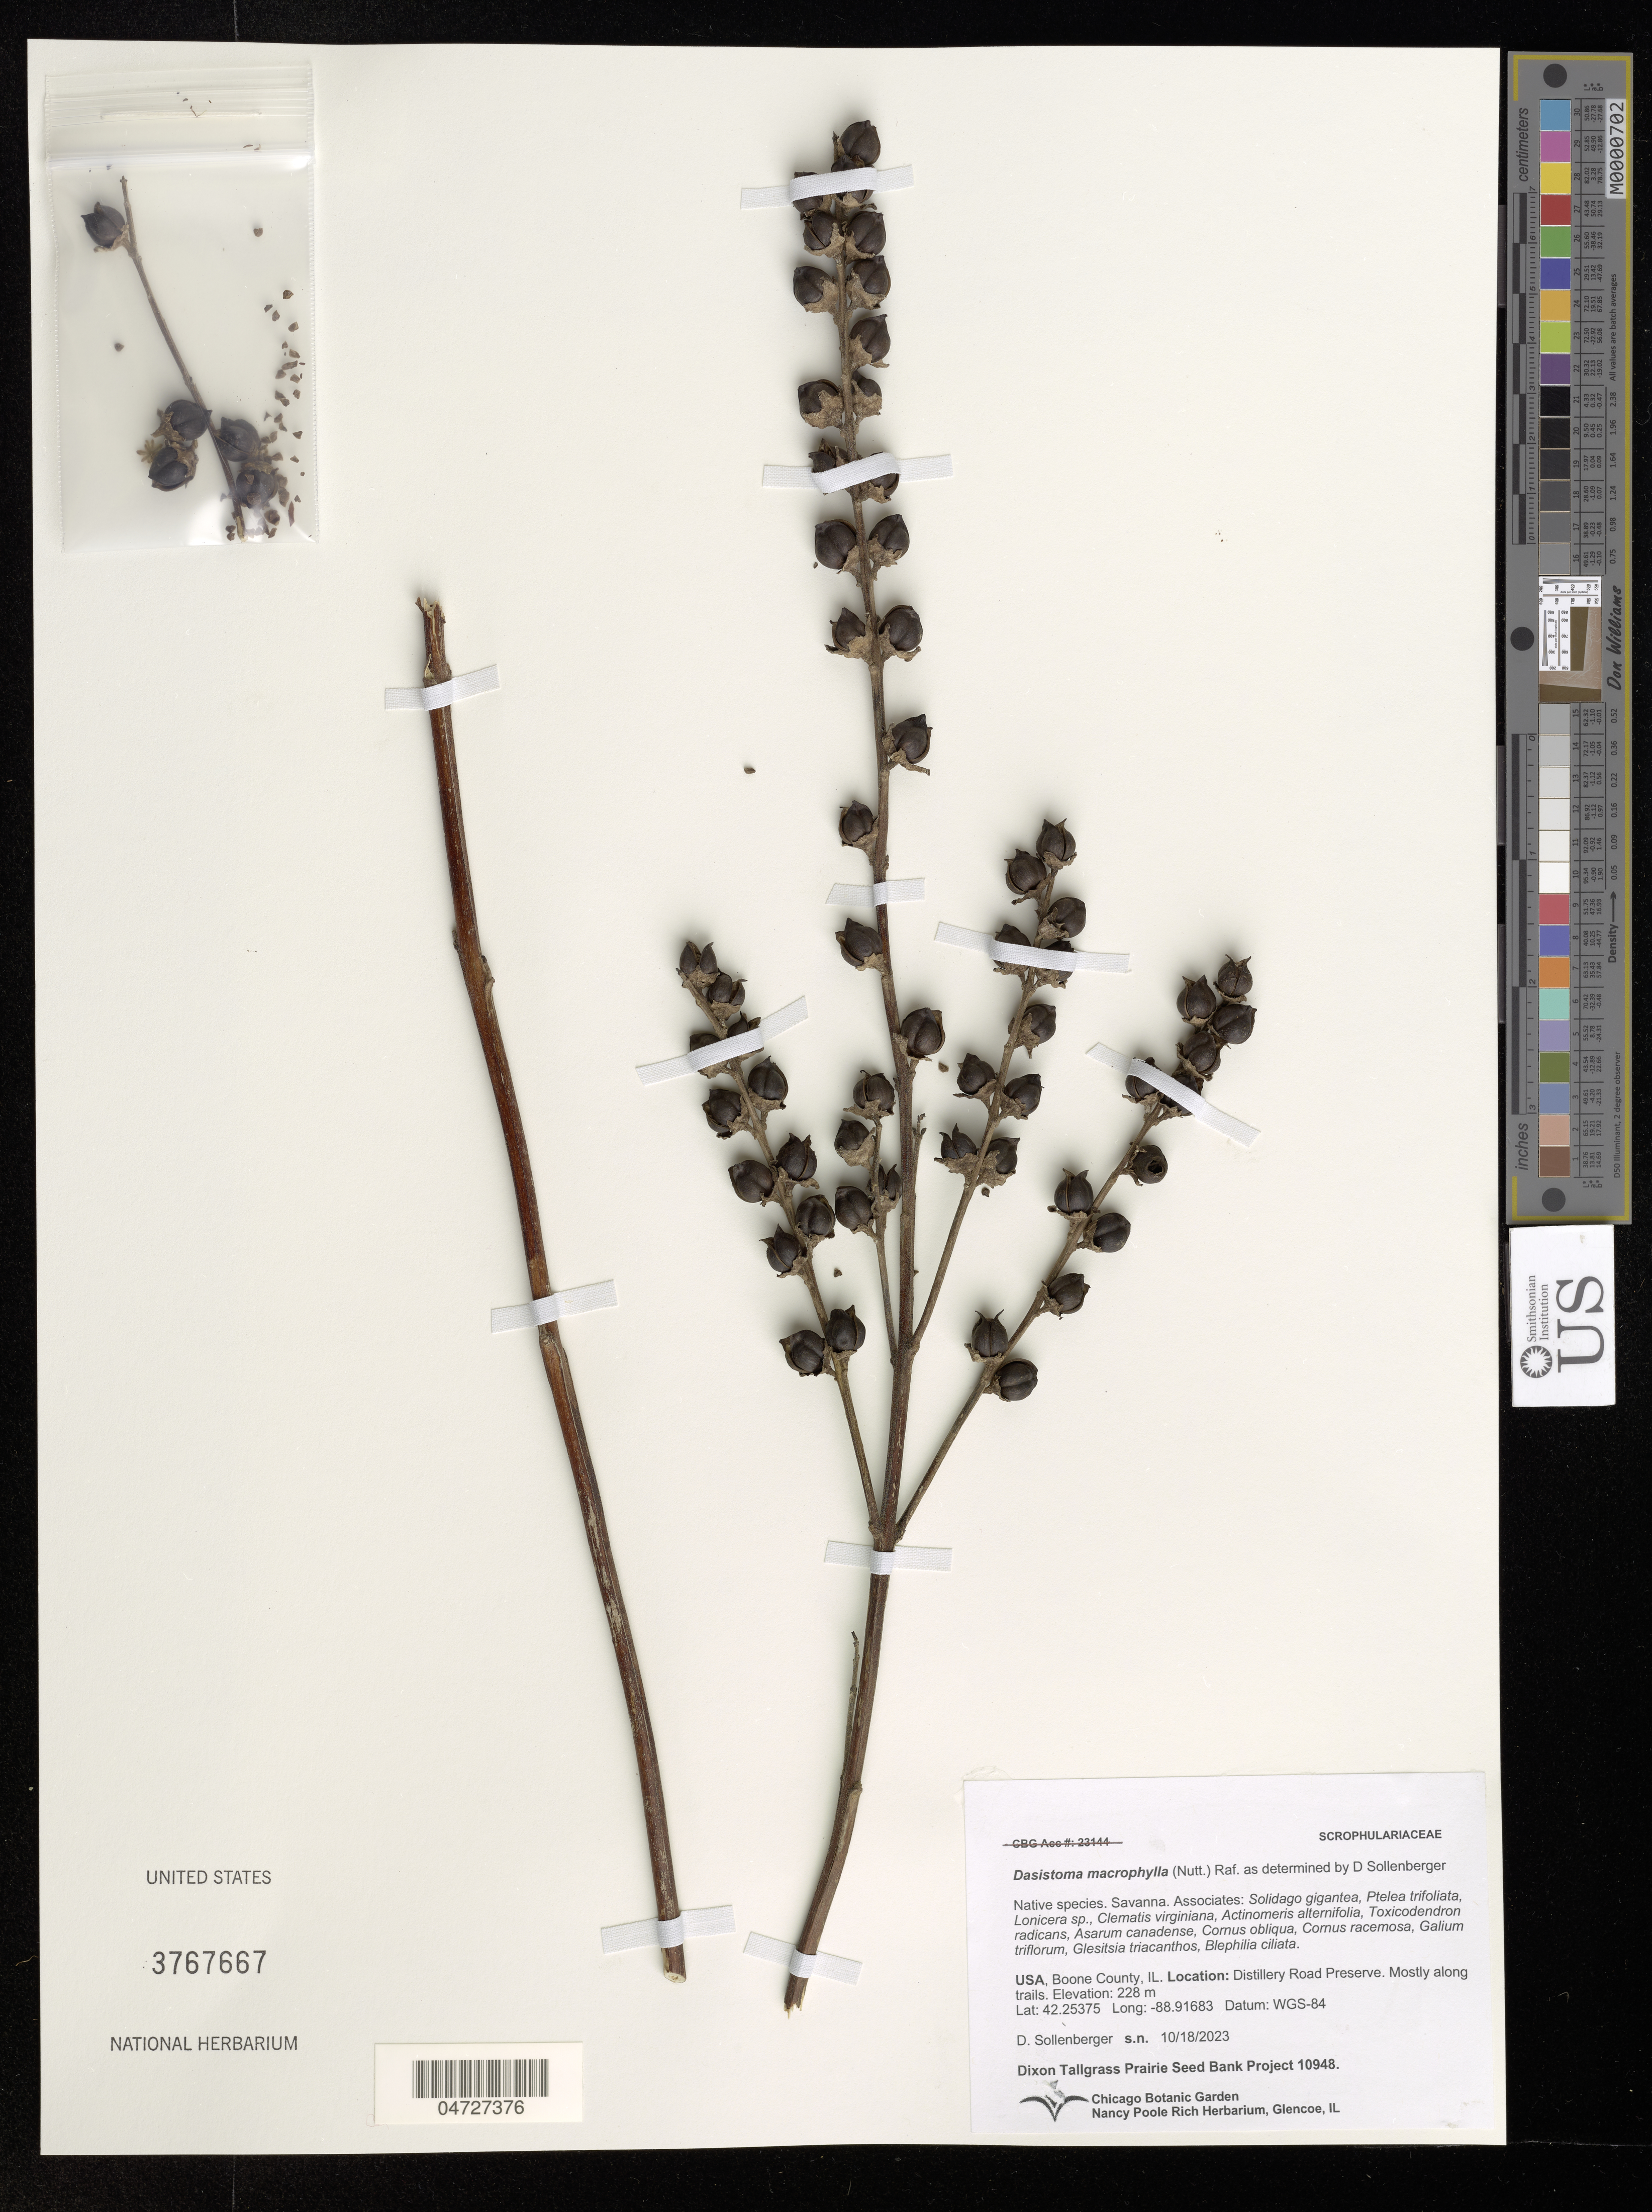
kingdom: Plantae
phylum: Tracheophyta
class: Magnoliopsida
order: Lamiales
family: Orobanchaceae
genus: Dasistoma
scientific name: Dasistoma macrophylla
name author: (Nutt.) Raf.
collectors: D. Sollenberger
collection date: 2023-10-18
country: United States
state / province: Illinois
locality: Boone County. Distillery Road Preserve. Mostly along trails.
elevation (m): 228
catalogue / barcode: US 3767667